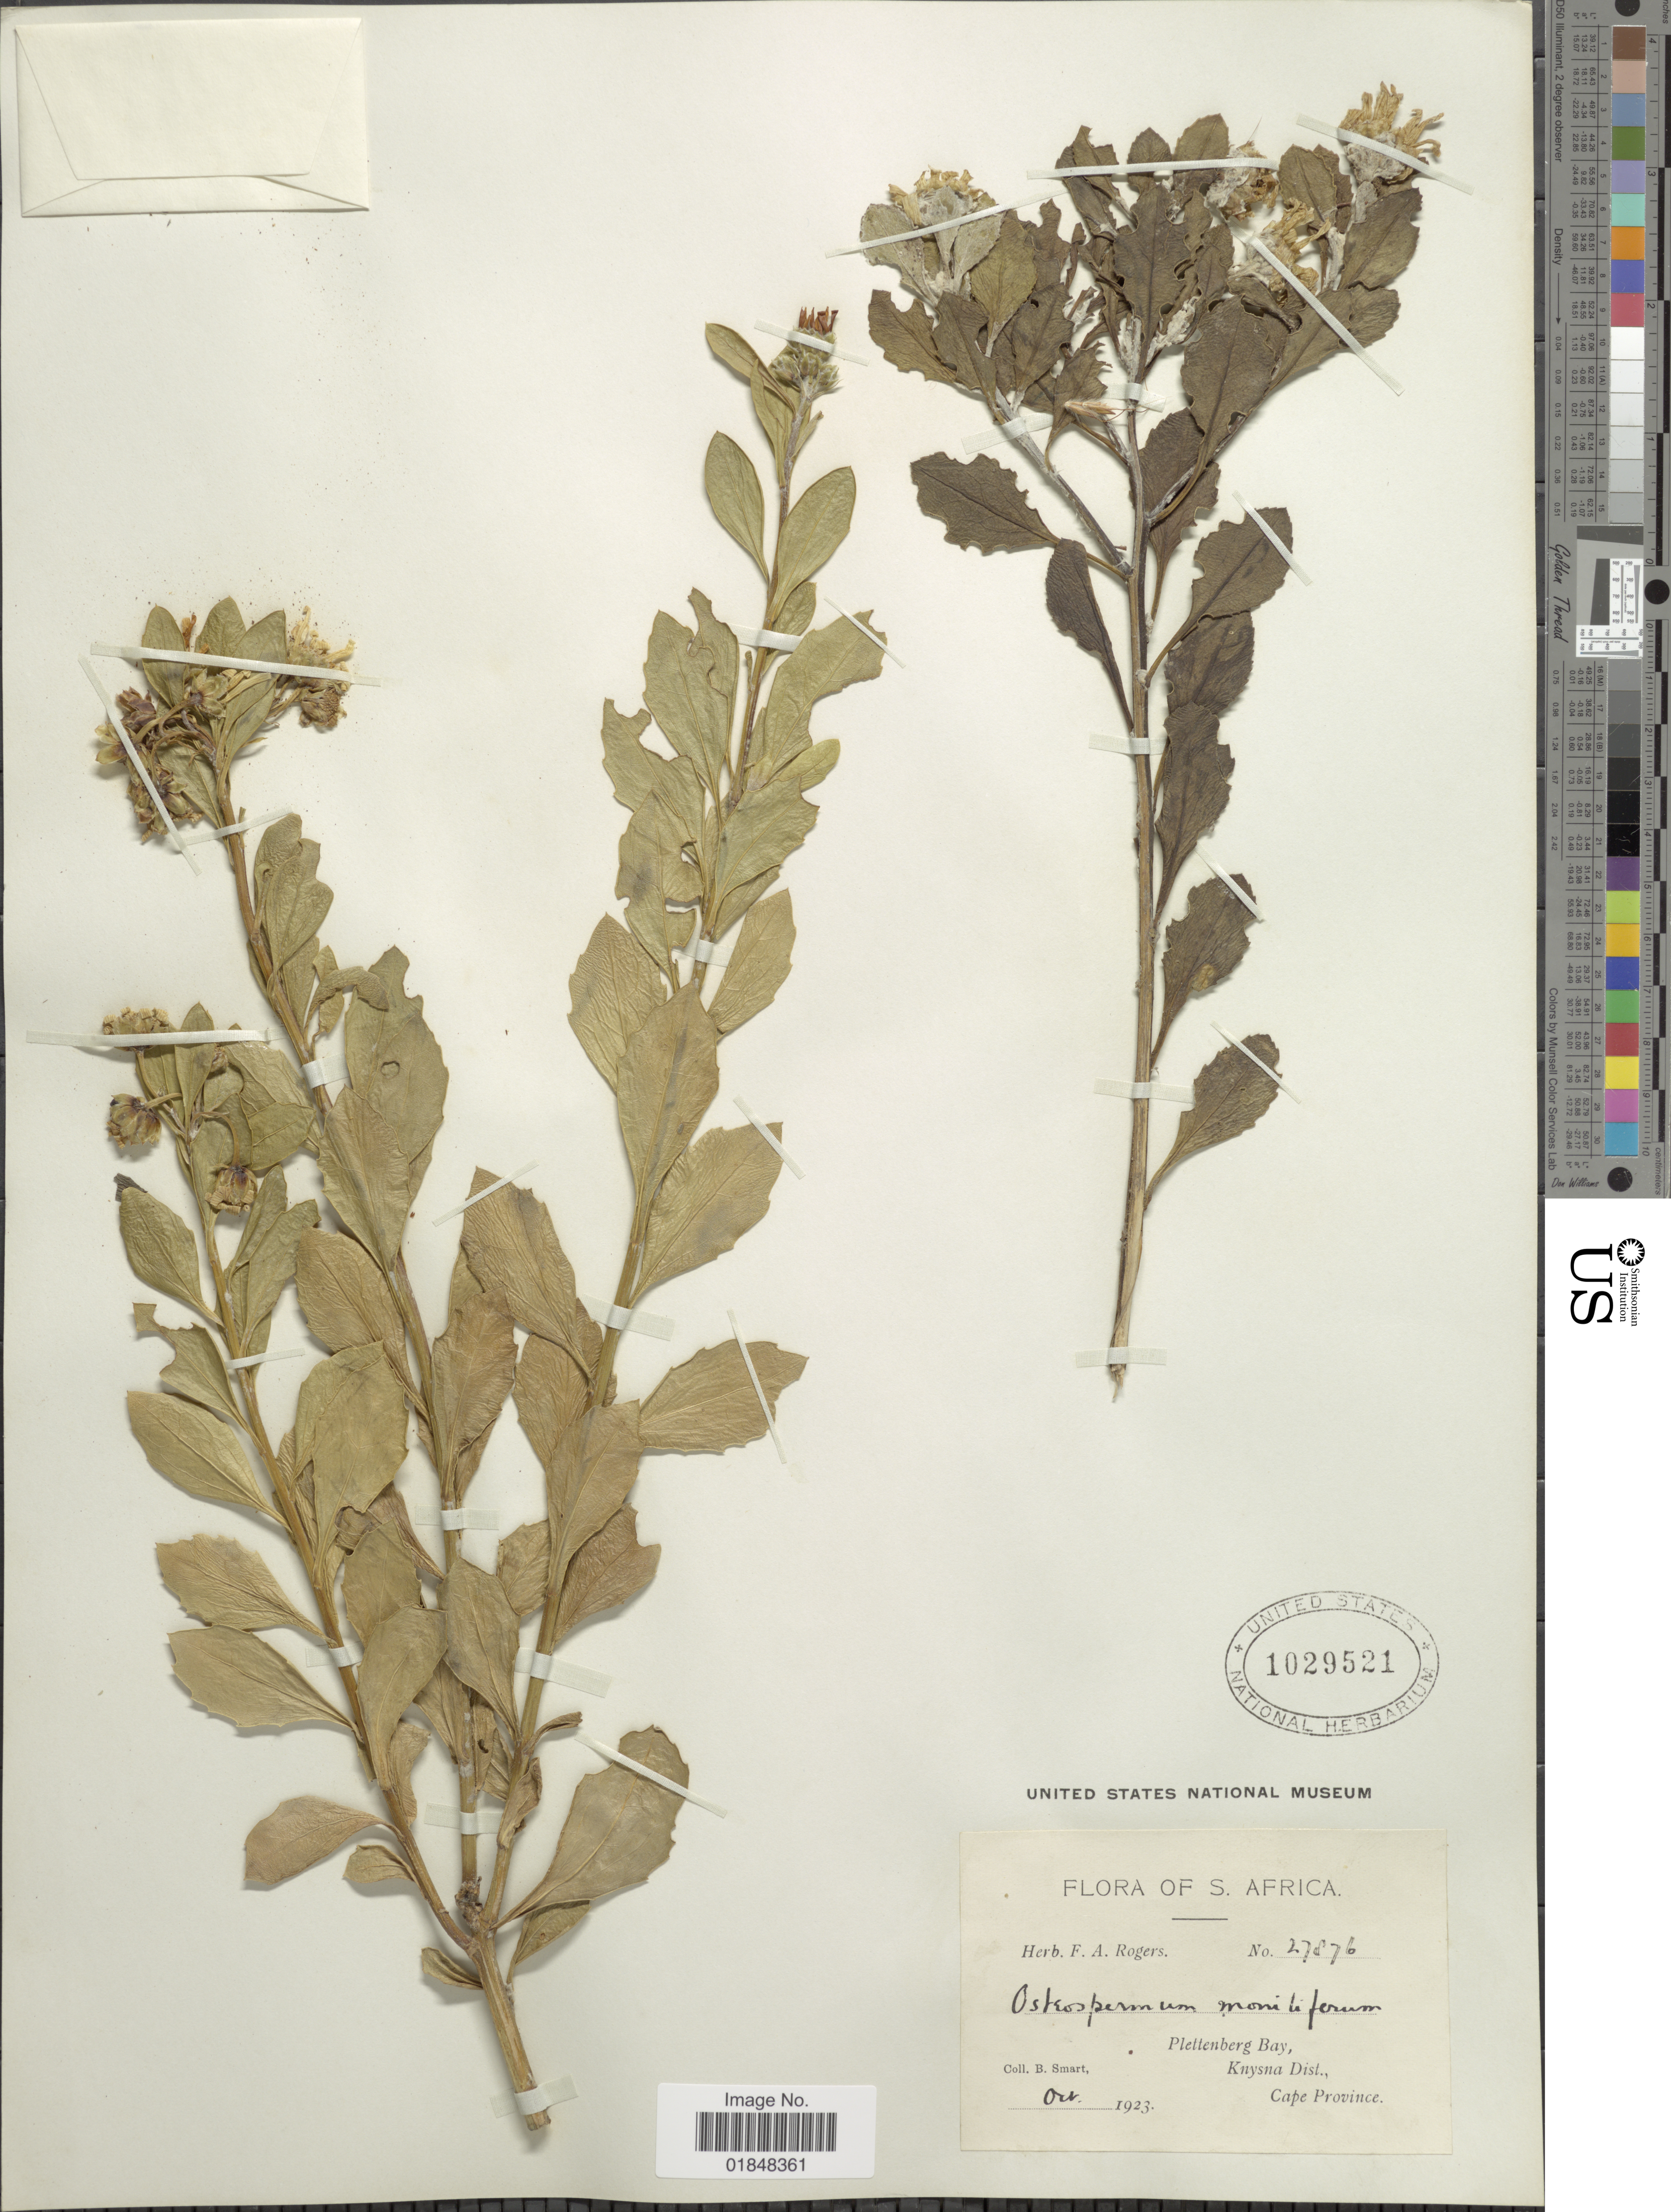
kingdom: Plantae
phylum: Tracheophyta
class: Magnoliopsida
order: Asterales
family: Asteraceae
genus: Chrysanthemoides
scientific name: Chrysanthemoides monilifera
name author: (L.) Norl.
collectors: B. Smart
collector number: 27876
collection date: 1923-10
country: South Africa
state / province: Western Cape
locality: Plettenberg bay, Knysna Dist.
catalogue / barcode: US 1029521